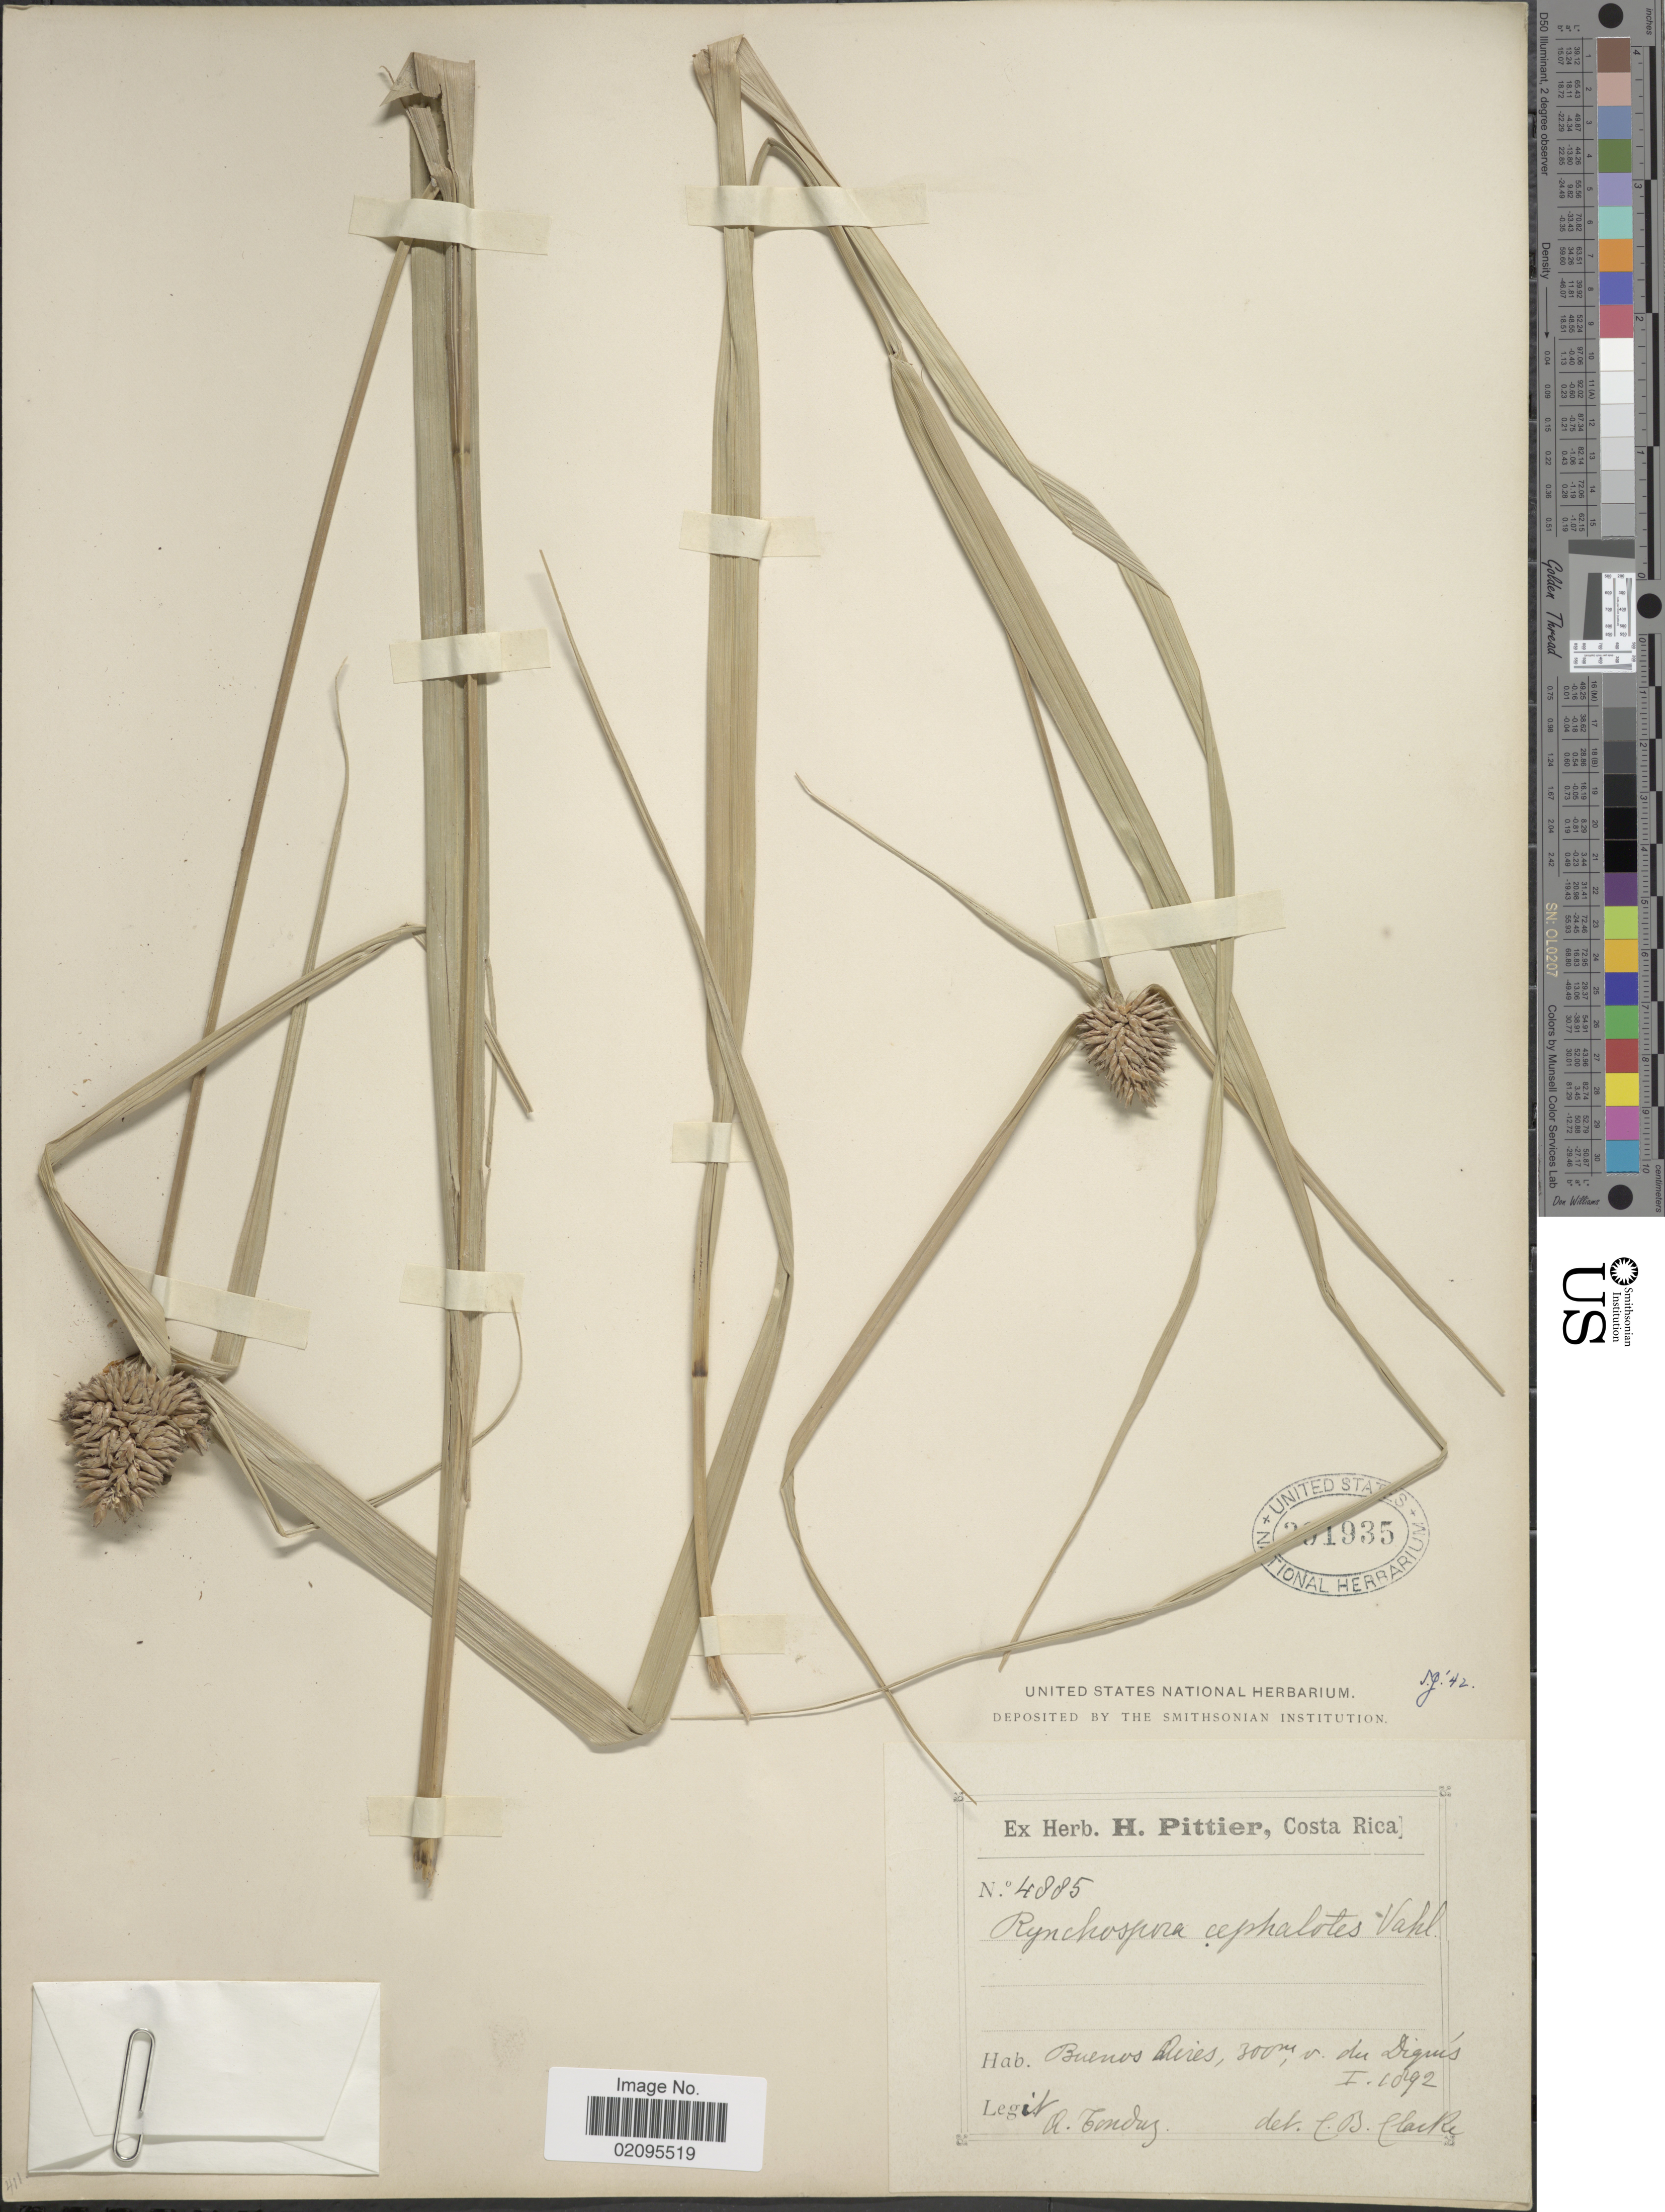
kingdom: Plantae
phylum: Tracheophyta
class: Liliopsida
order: Poales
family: Cyperaceae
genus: Rhynchospora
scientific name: Rhynchospora cephalotes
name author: (L.) Vahl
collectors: A. Tonduz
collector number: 4885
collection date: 1892-01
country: Costa Rica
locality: Buenos Aires, du Diquis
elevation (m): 300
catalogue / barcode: US 201935